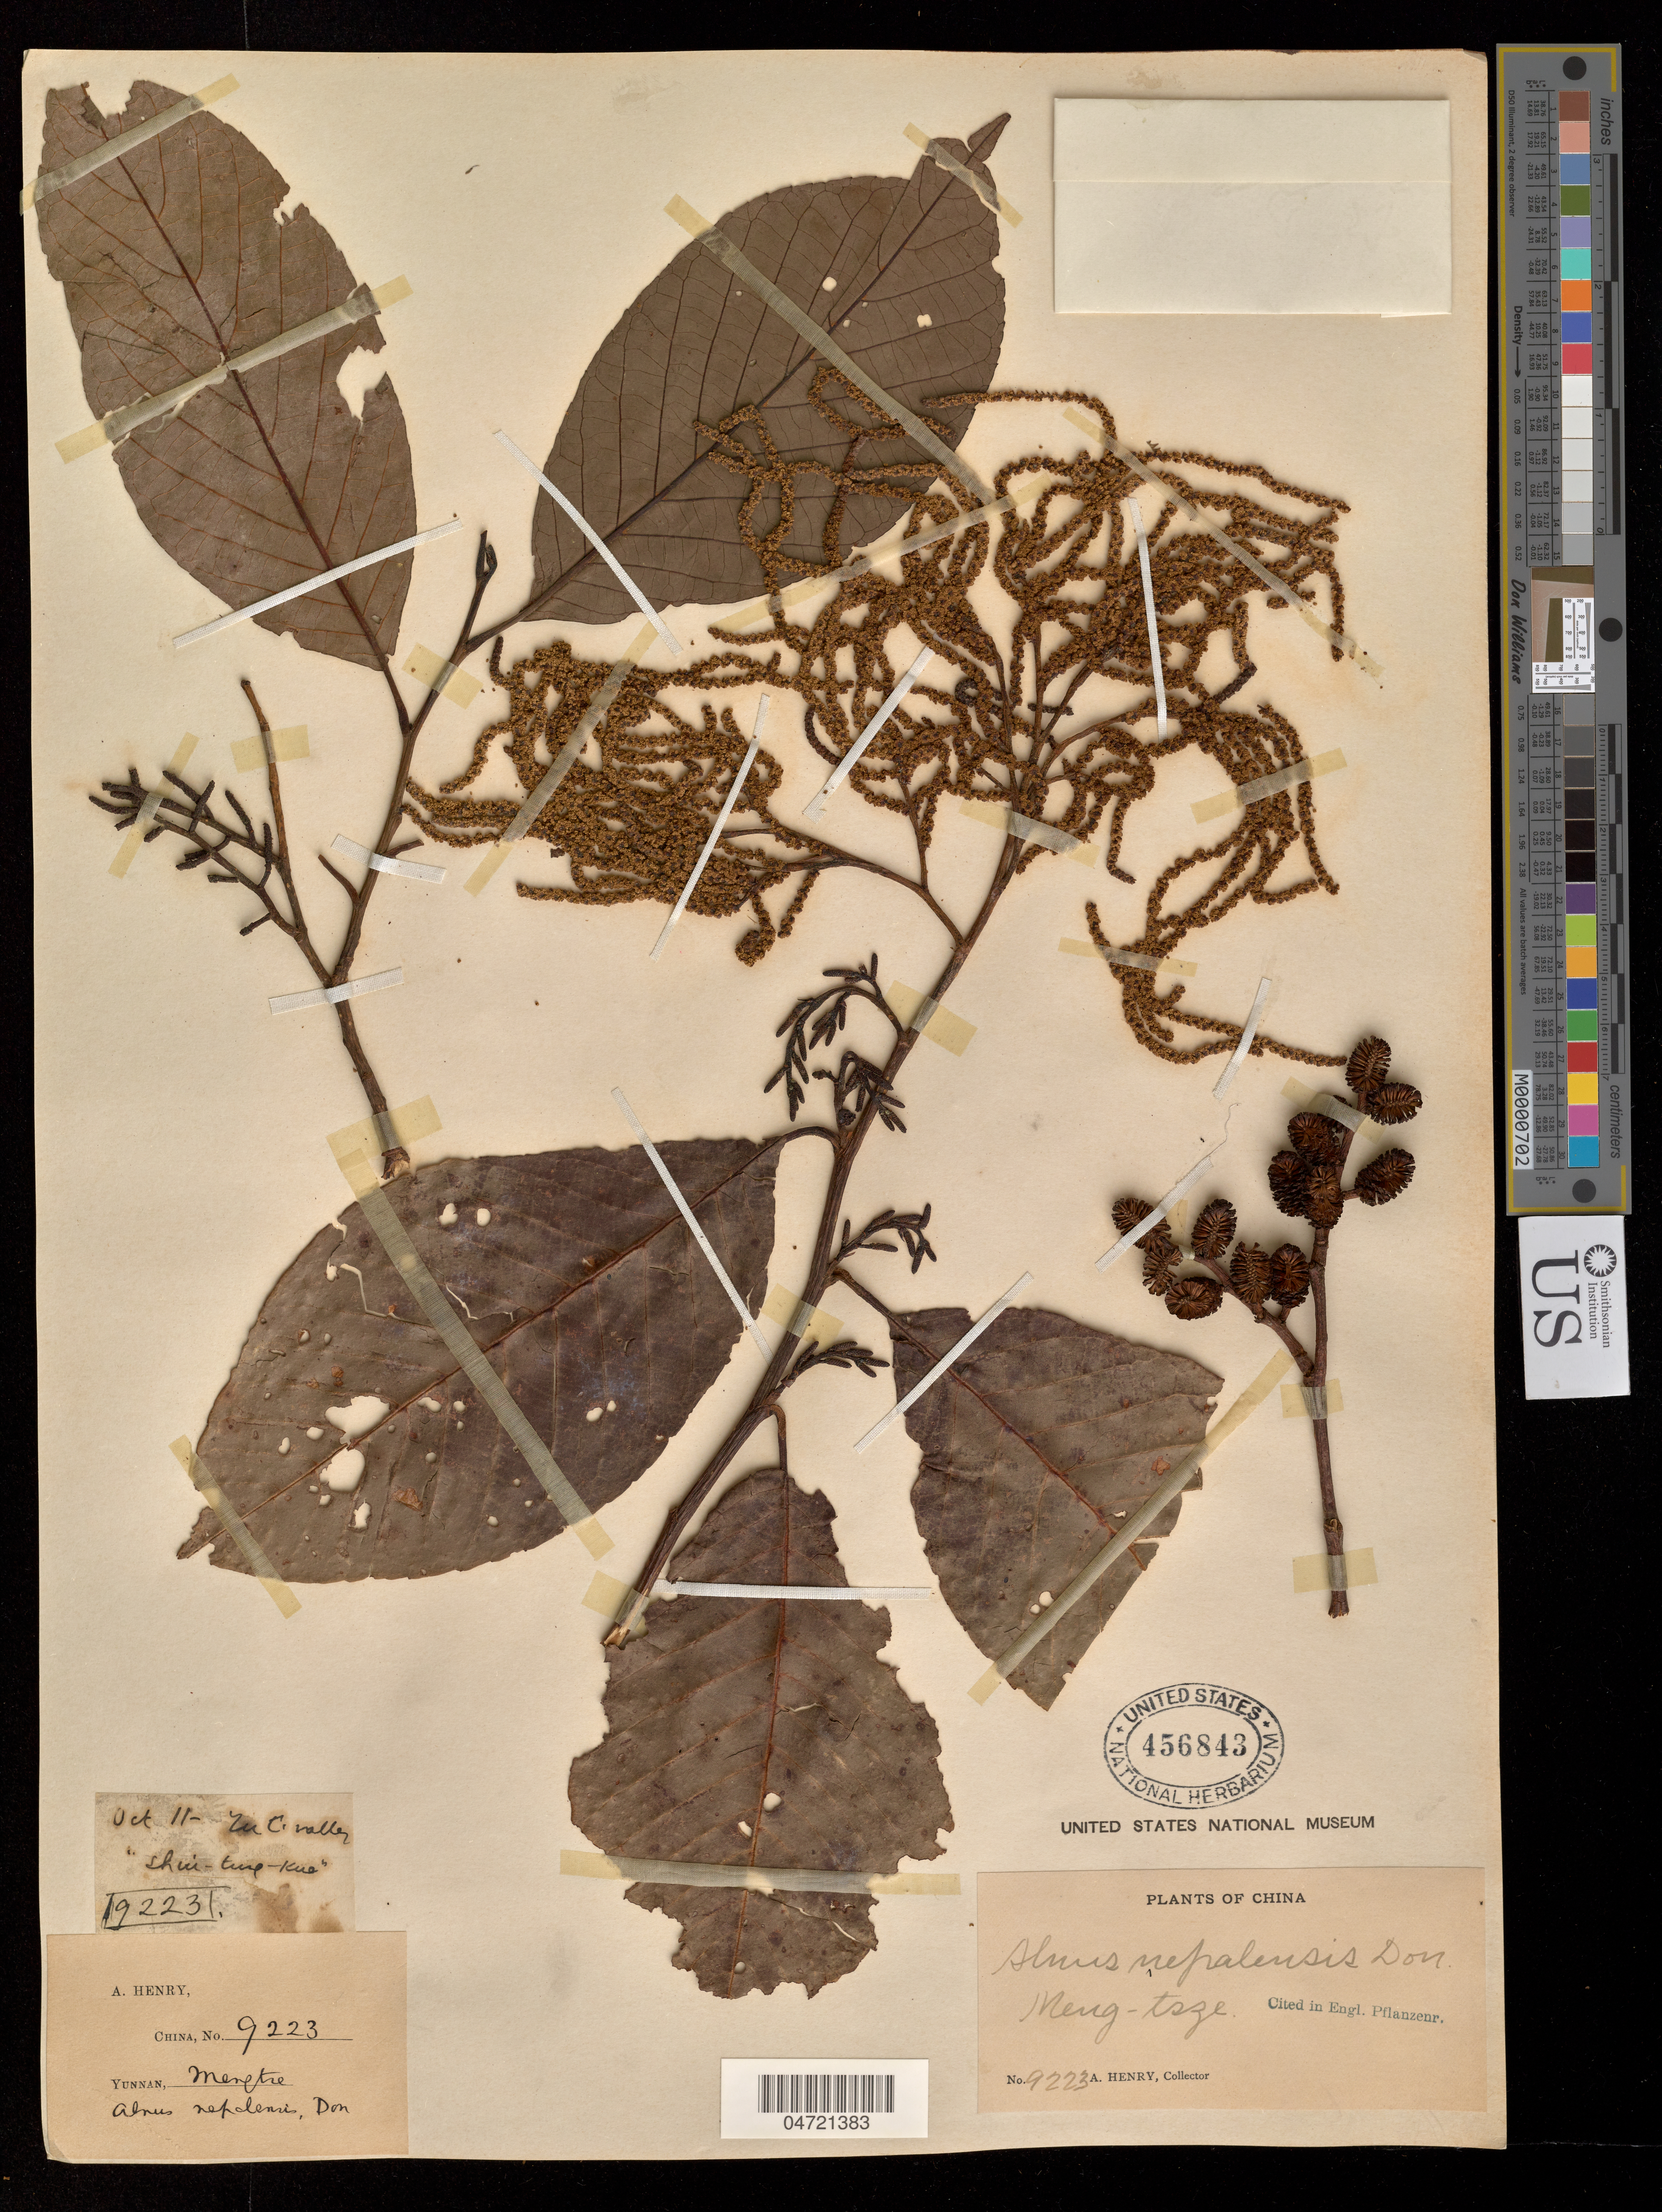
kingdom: Plantae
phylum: Tracheophyta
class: Magnoliopsida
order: Fagales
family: Betulaceae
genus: Alnus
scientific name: Alnus nepalensis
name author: D. Don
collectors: A. Henry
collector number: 9223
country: China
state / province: Yunnan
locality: Meng-tsze.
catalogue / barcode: US 456843